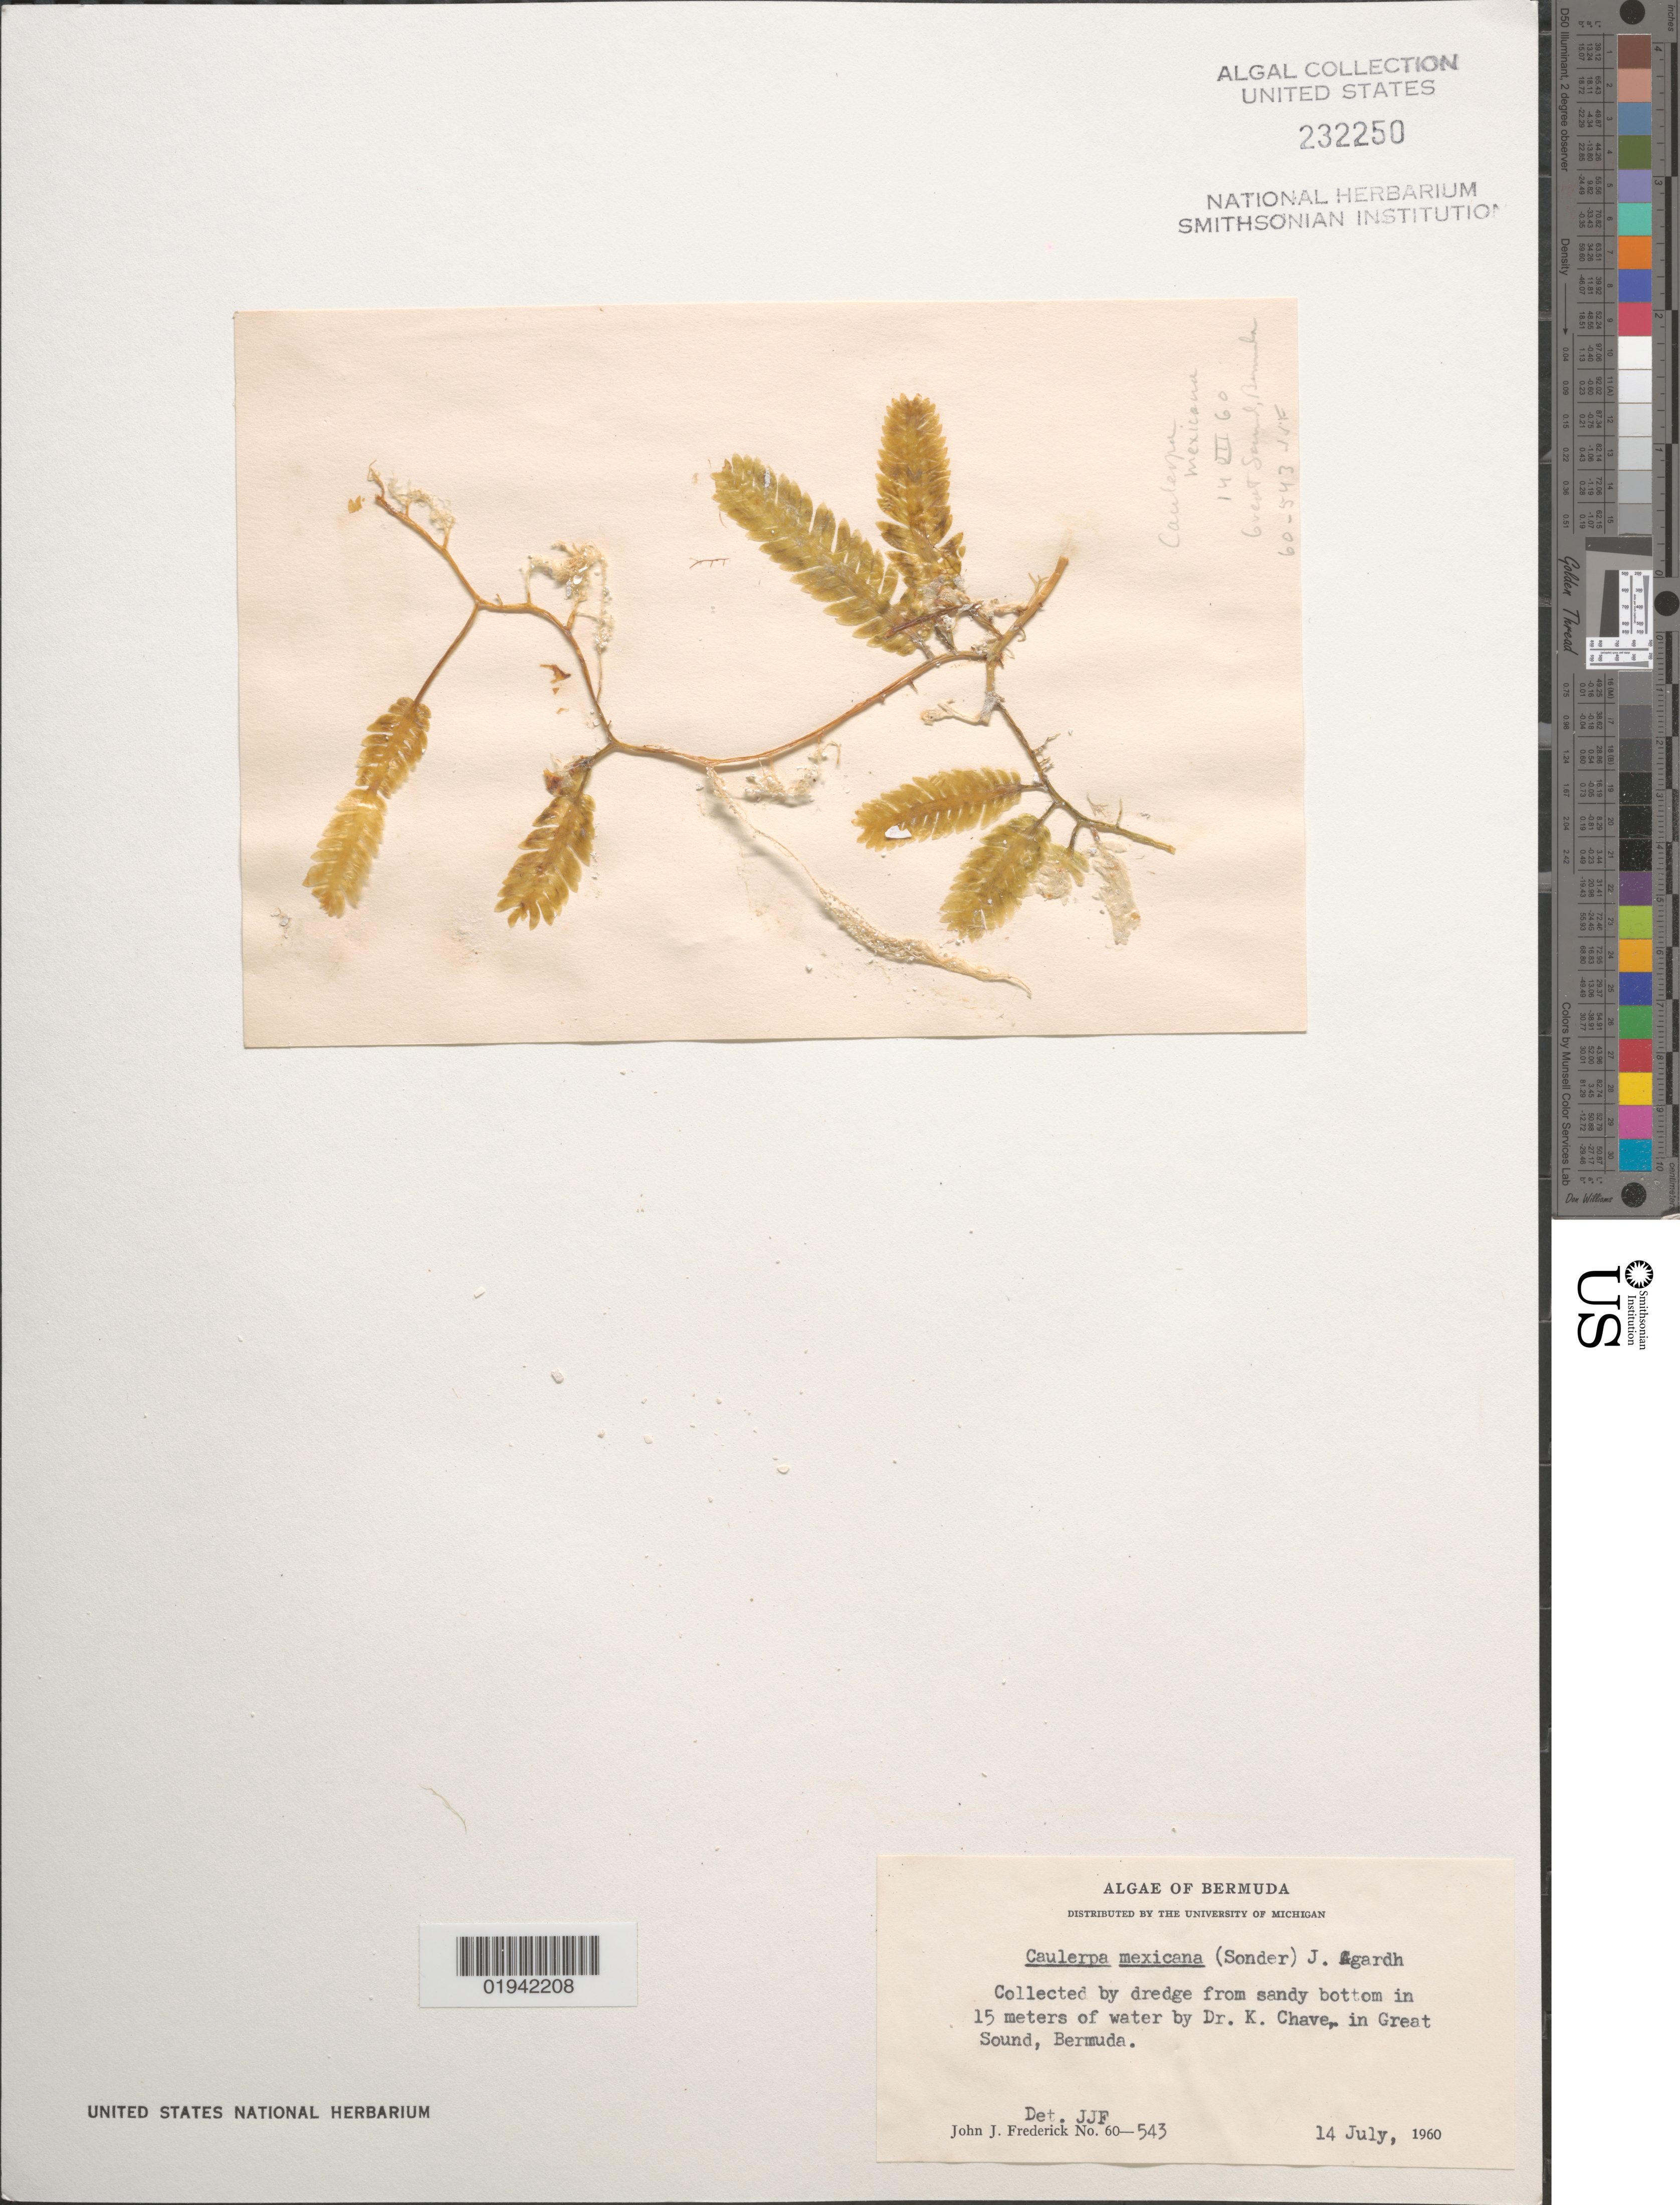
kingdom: Plantae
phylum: Chlorophyta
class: Ulvophyceae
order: Bryopsidales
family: Caulerpaceae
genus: Caulerpa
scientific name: Caulerpa mexicana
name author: Sond. ex Kütz.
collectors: K. Chave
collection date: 1960-07-14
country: Bermuda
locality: In Great Sound.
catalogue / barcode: US 232250